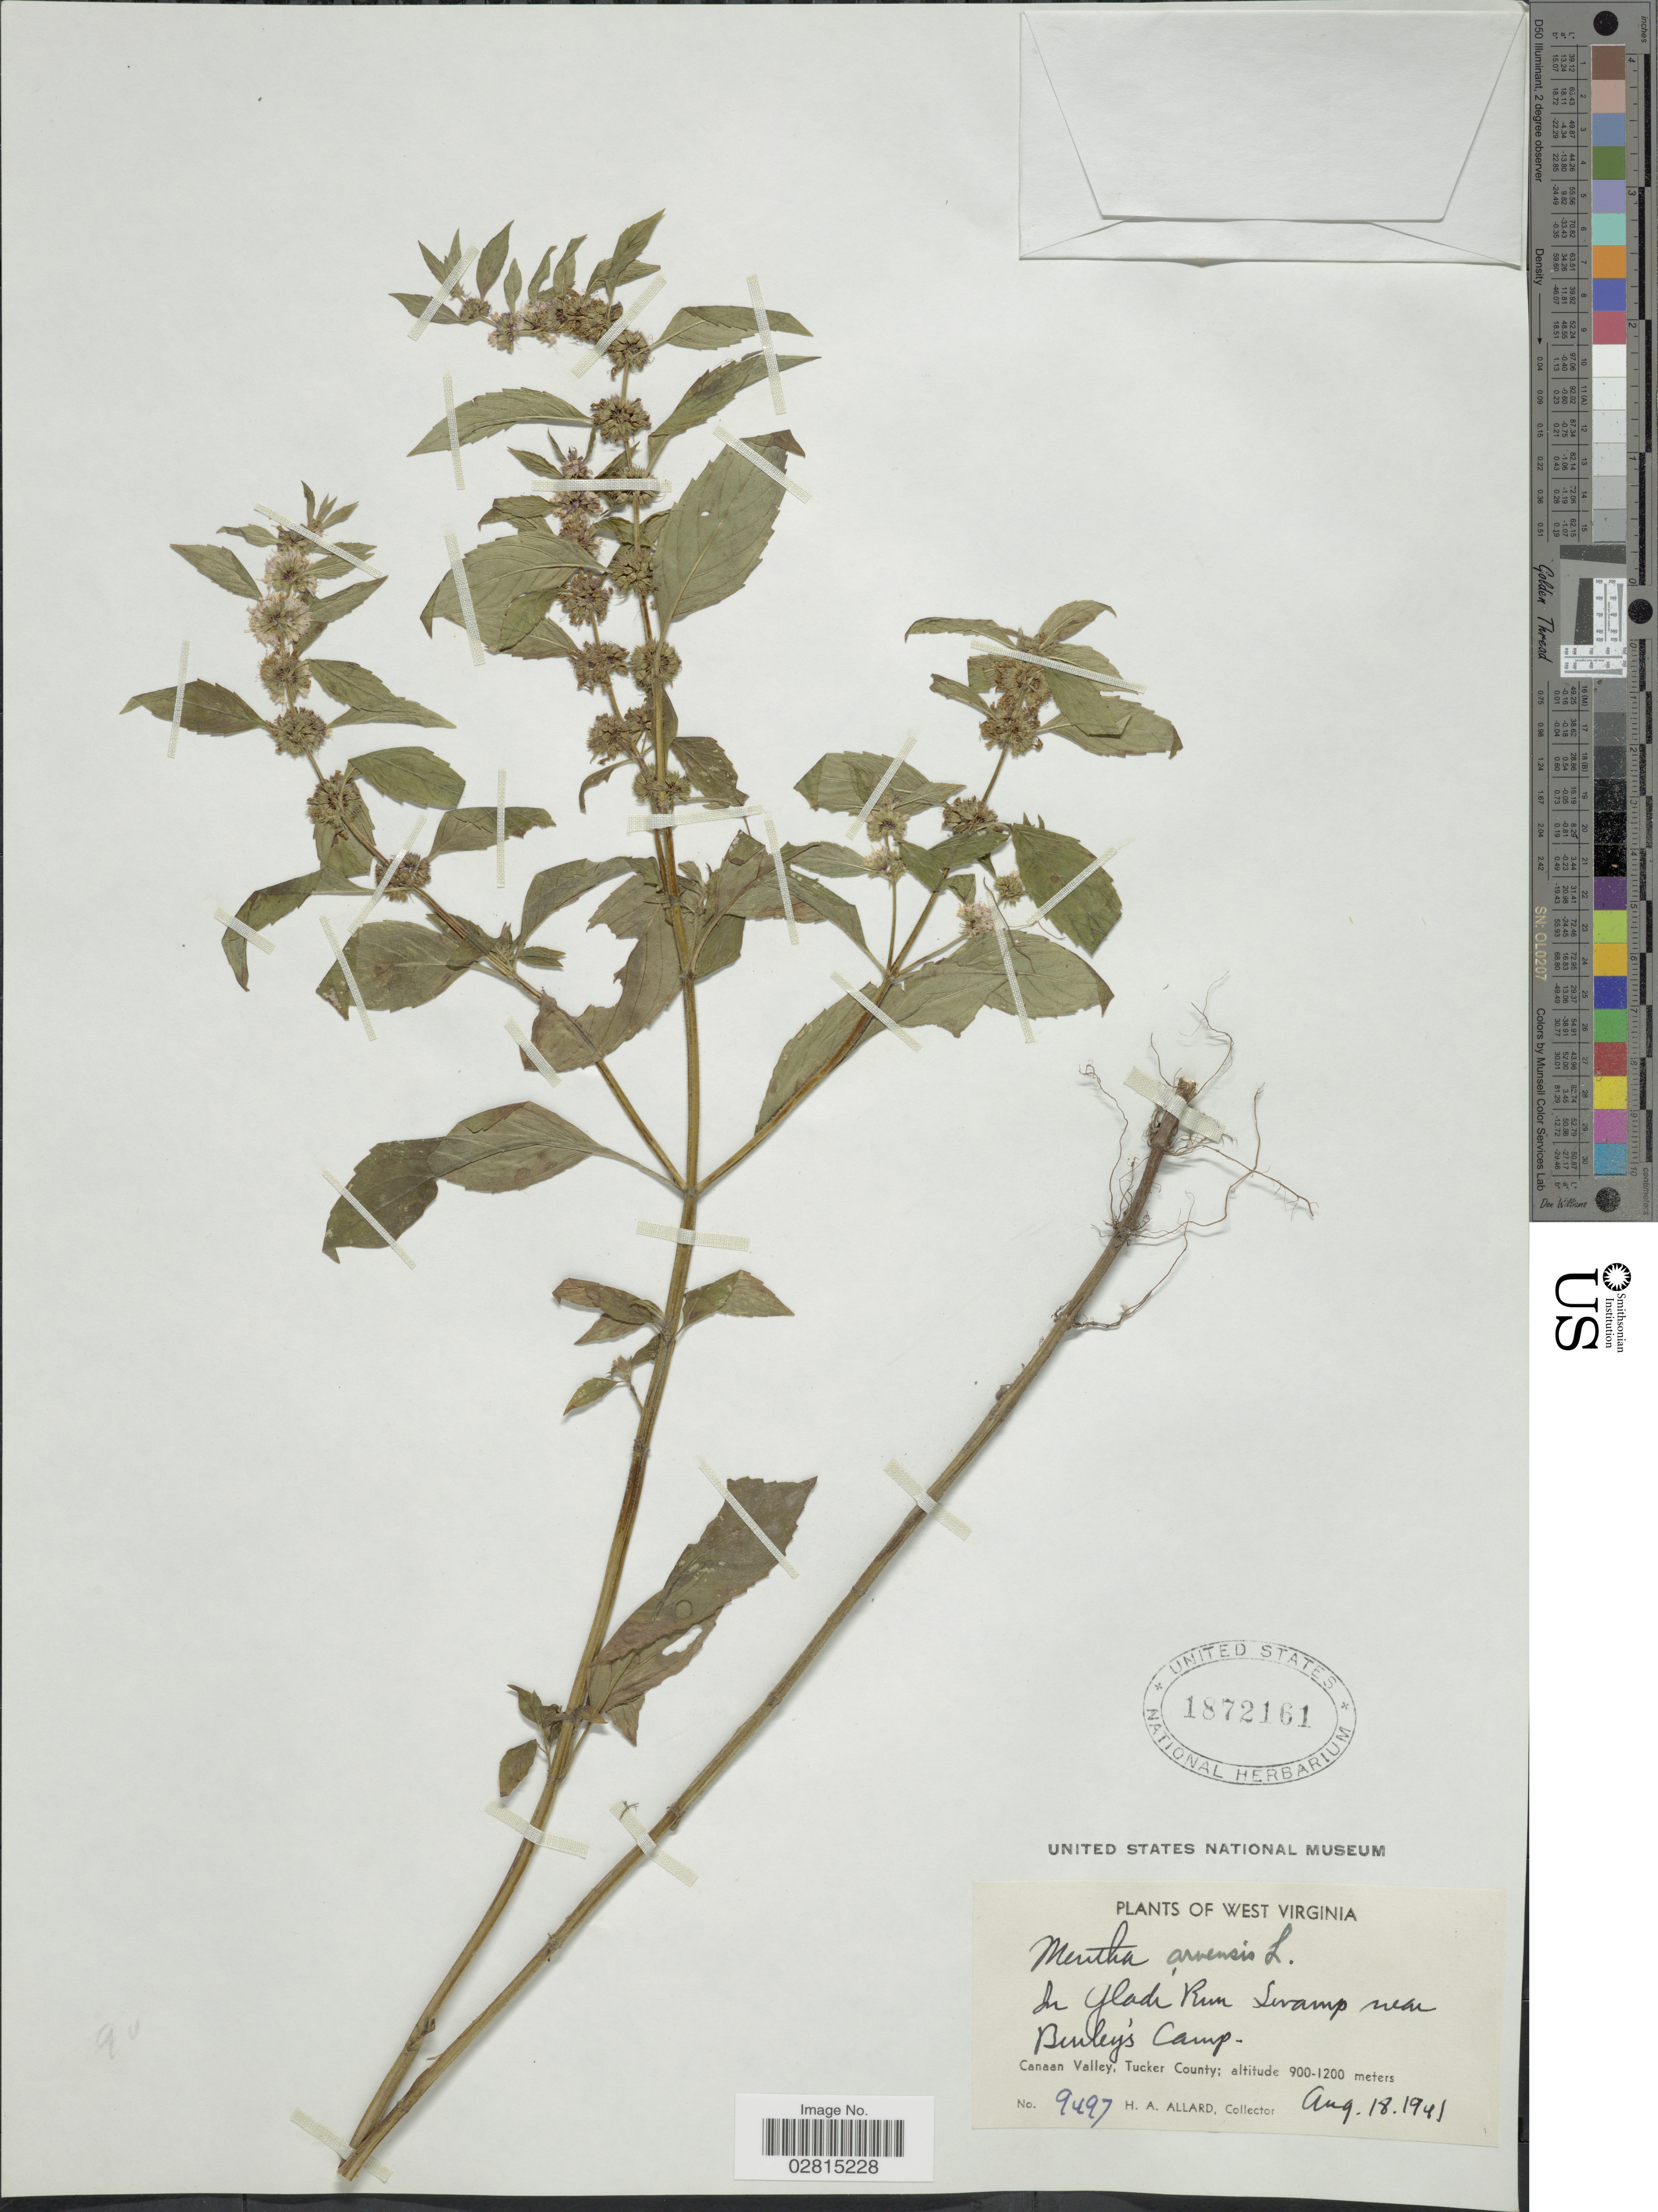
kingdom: Plantae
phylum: Tracheophyta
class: Magnoliopsida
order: Lamiales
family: Lamiaceae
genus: Mentha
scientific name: Mentha arvensis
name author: L.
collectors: H. A. Allard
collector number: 9497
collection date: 1945-08-18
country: United States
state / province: West Virginia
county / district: Tucker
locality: Glade Run Swamp near Burley's Camp, Canaan Valley, Tucker County.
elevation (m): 900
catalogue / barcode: US 1872161